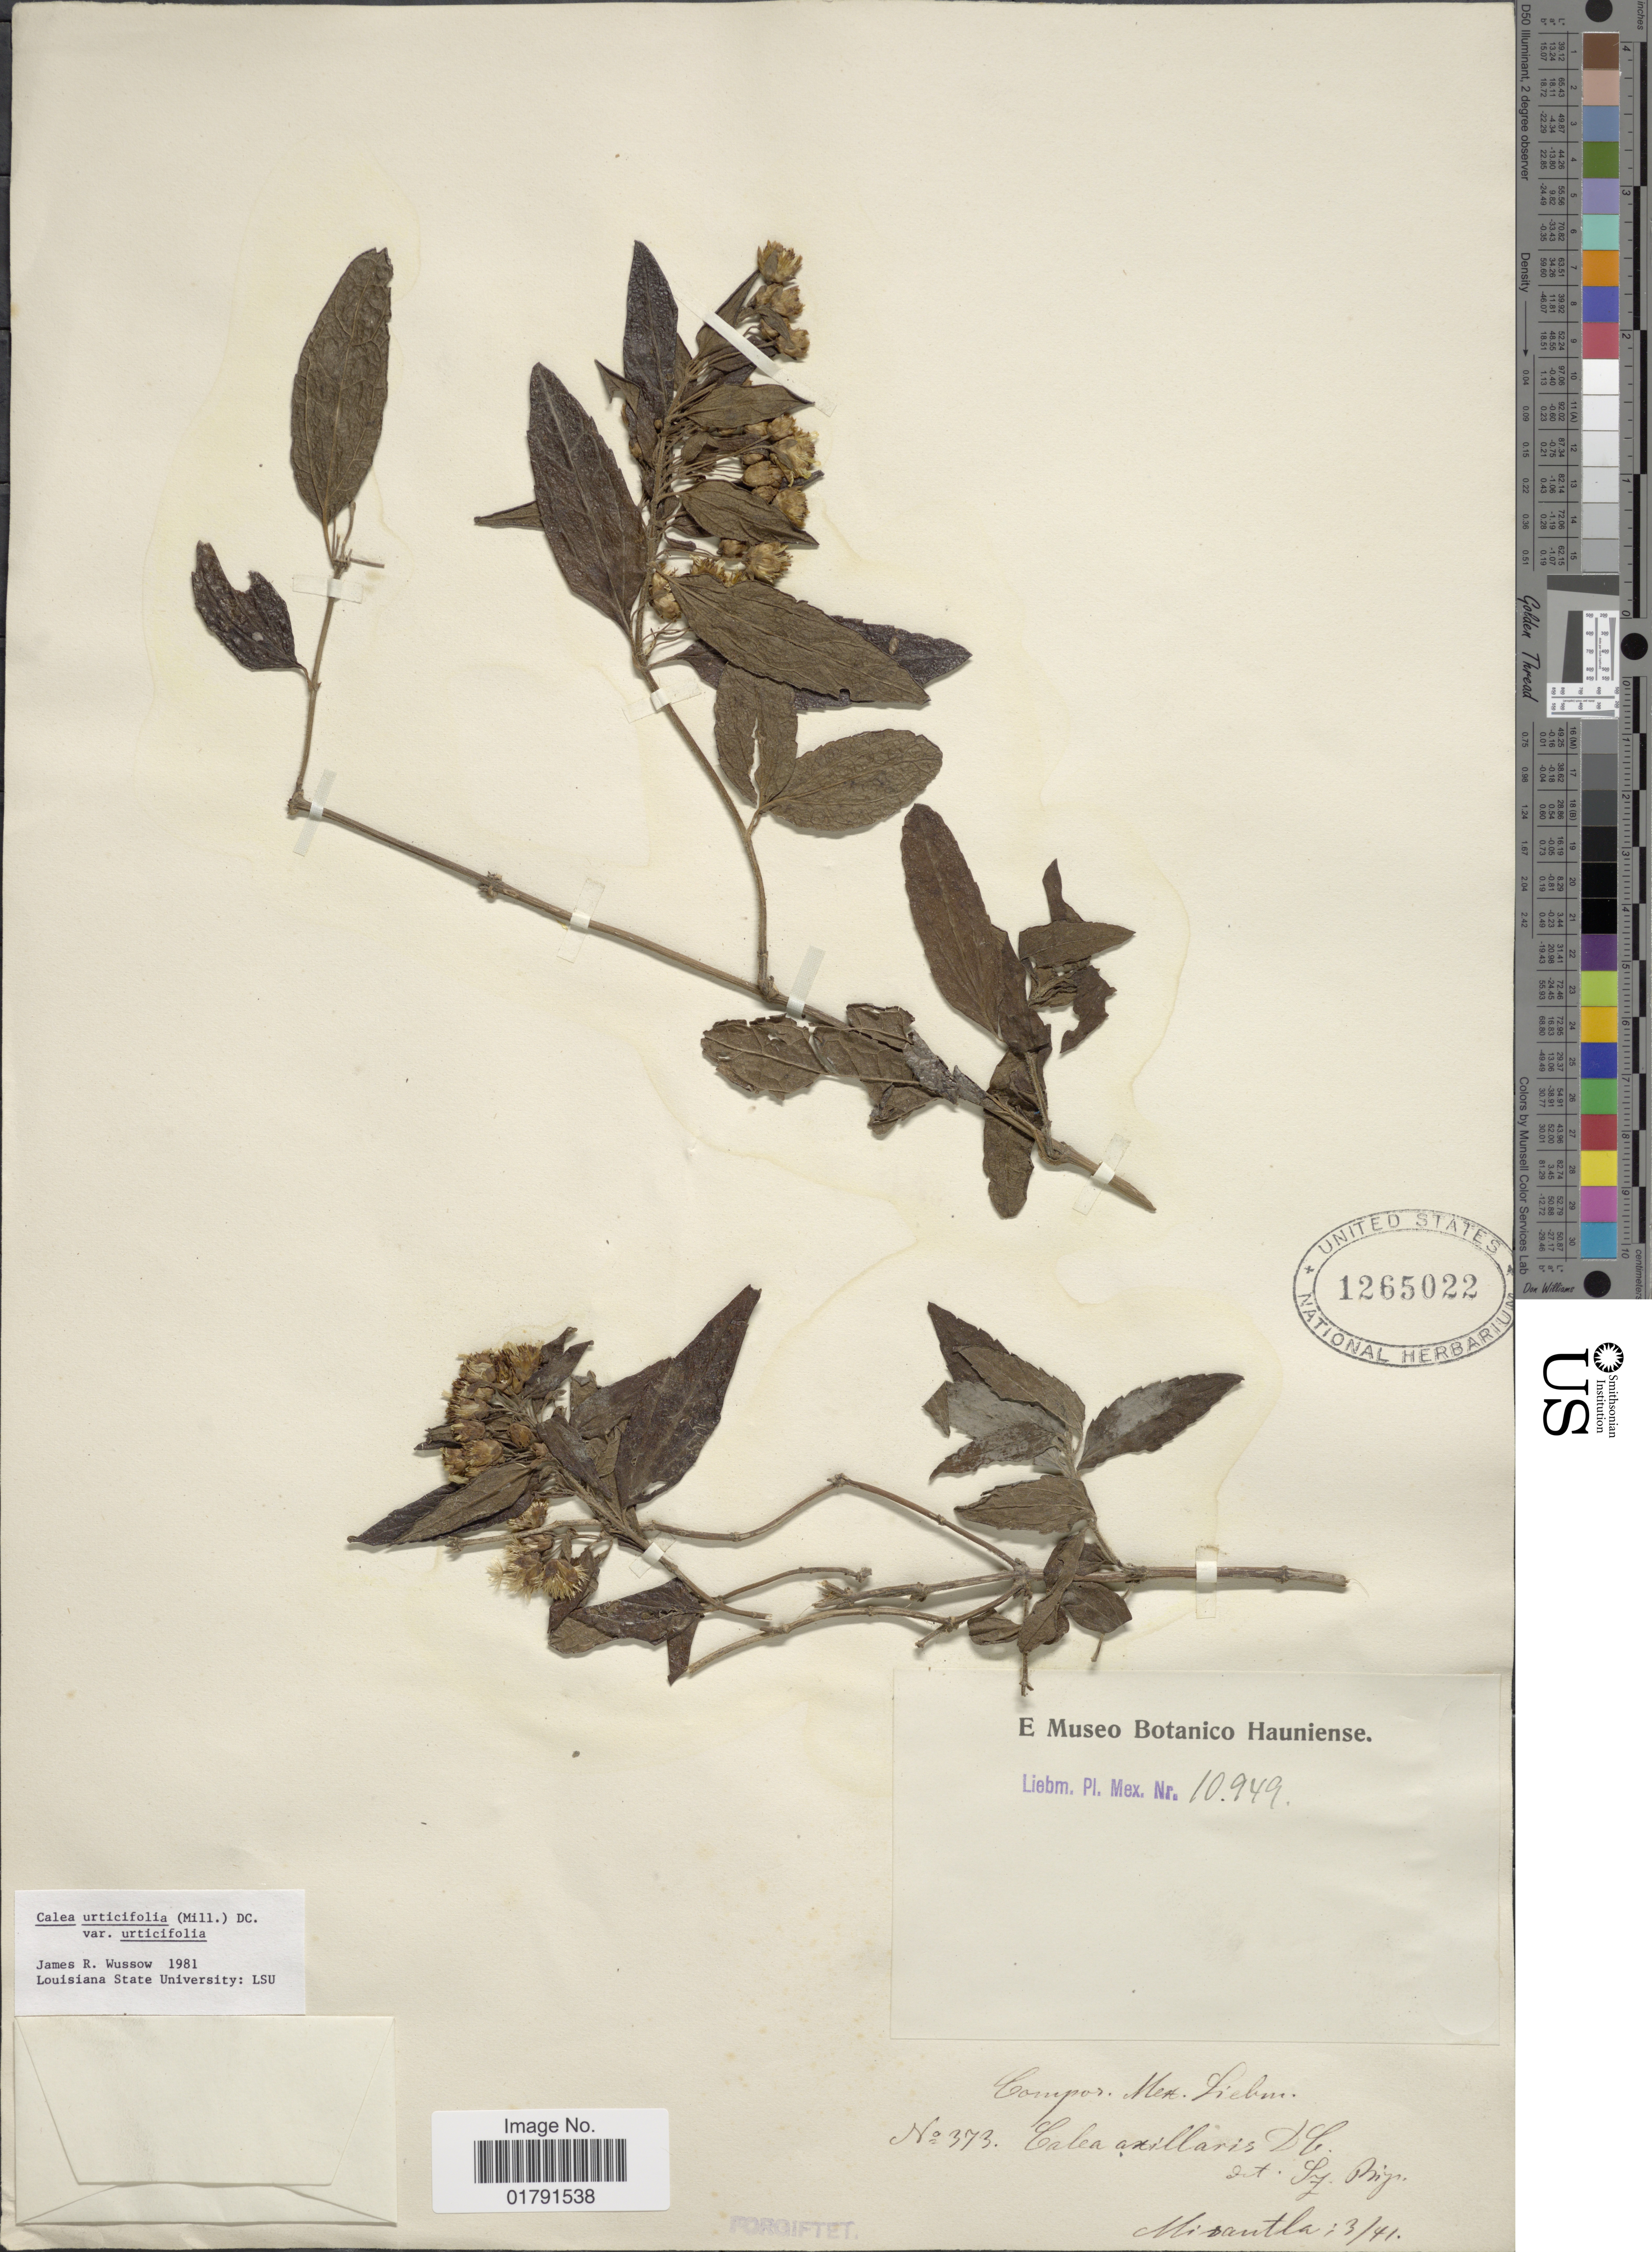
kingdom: Plantae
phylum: Tracheophyta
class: Magnoliopsida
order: Asterales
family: Asteraceae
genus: Calea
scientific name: Calea urticifolia var. urticifolia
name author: (Mill.) DC.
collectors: M. Liberman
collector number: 10949/373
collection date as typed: Transcribed d/m/y: /3/41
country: Mexico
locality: Campos Mex., Misantla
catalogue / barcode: US 1265022